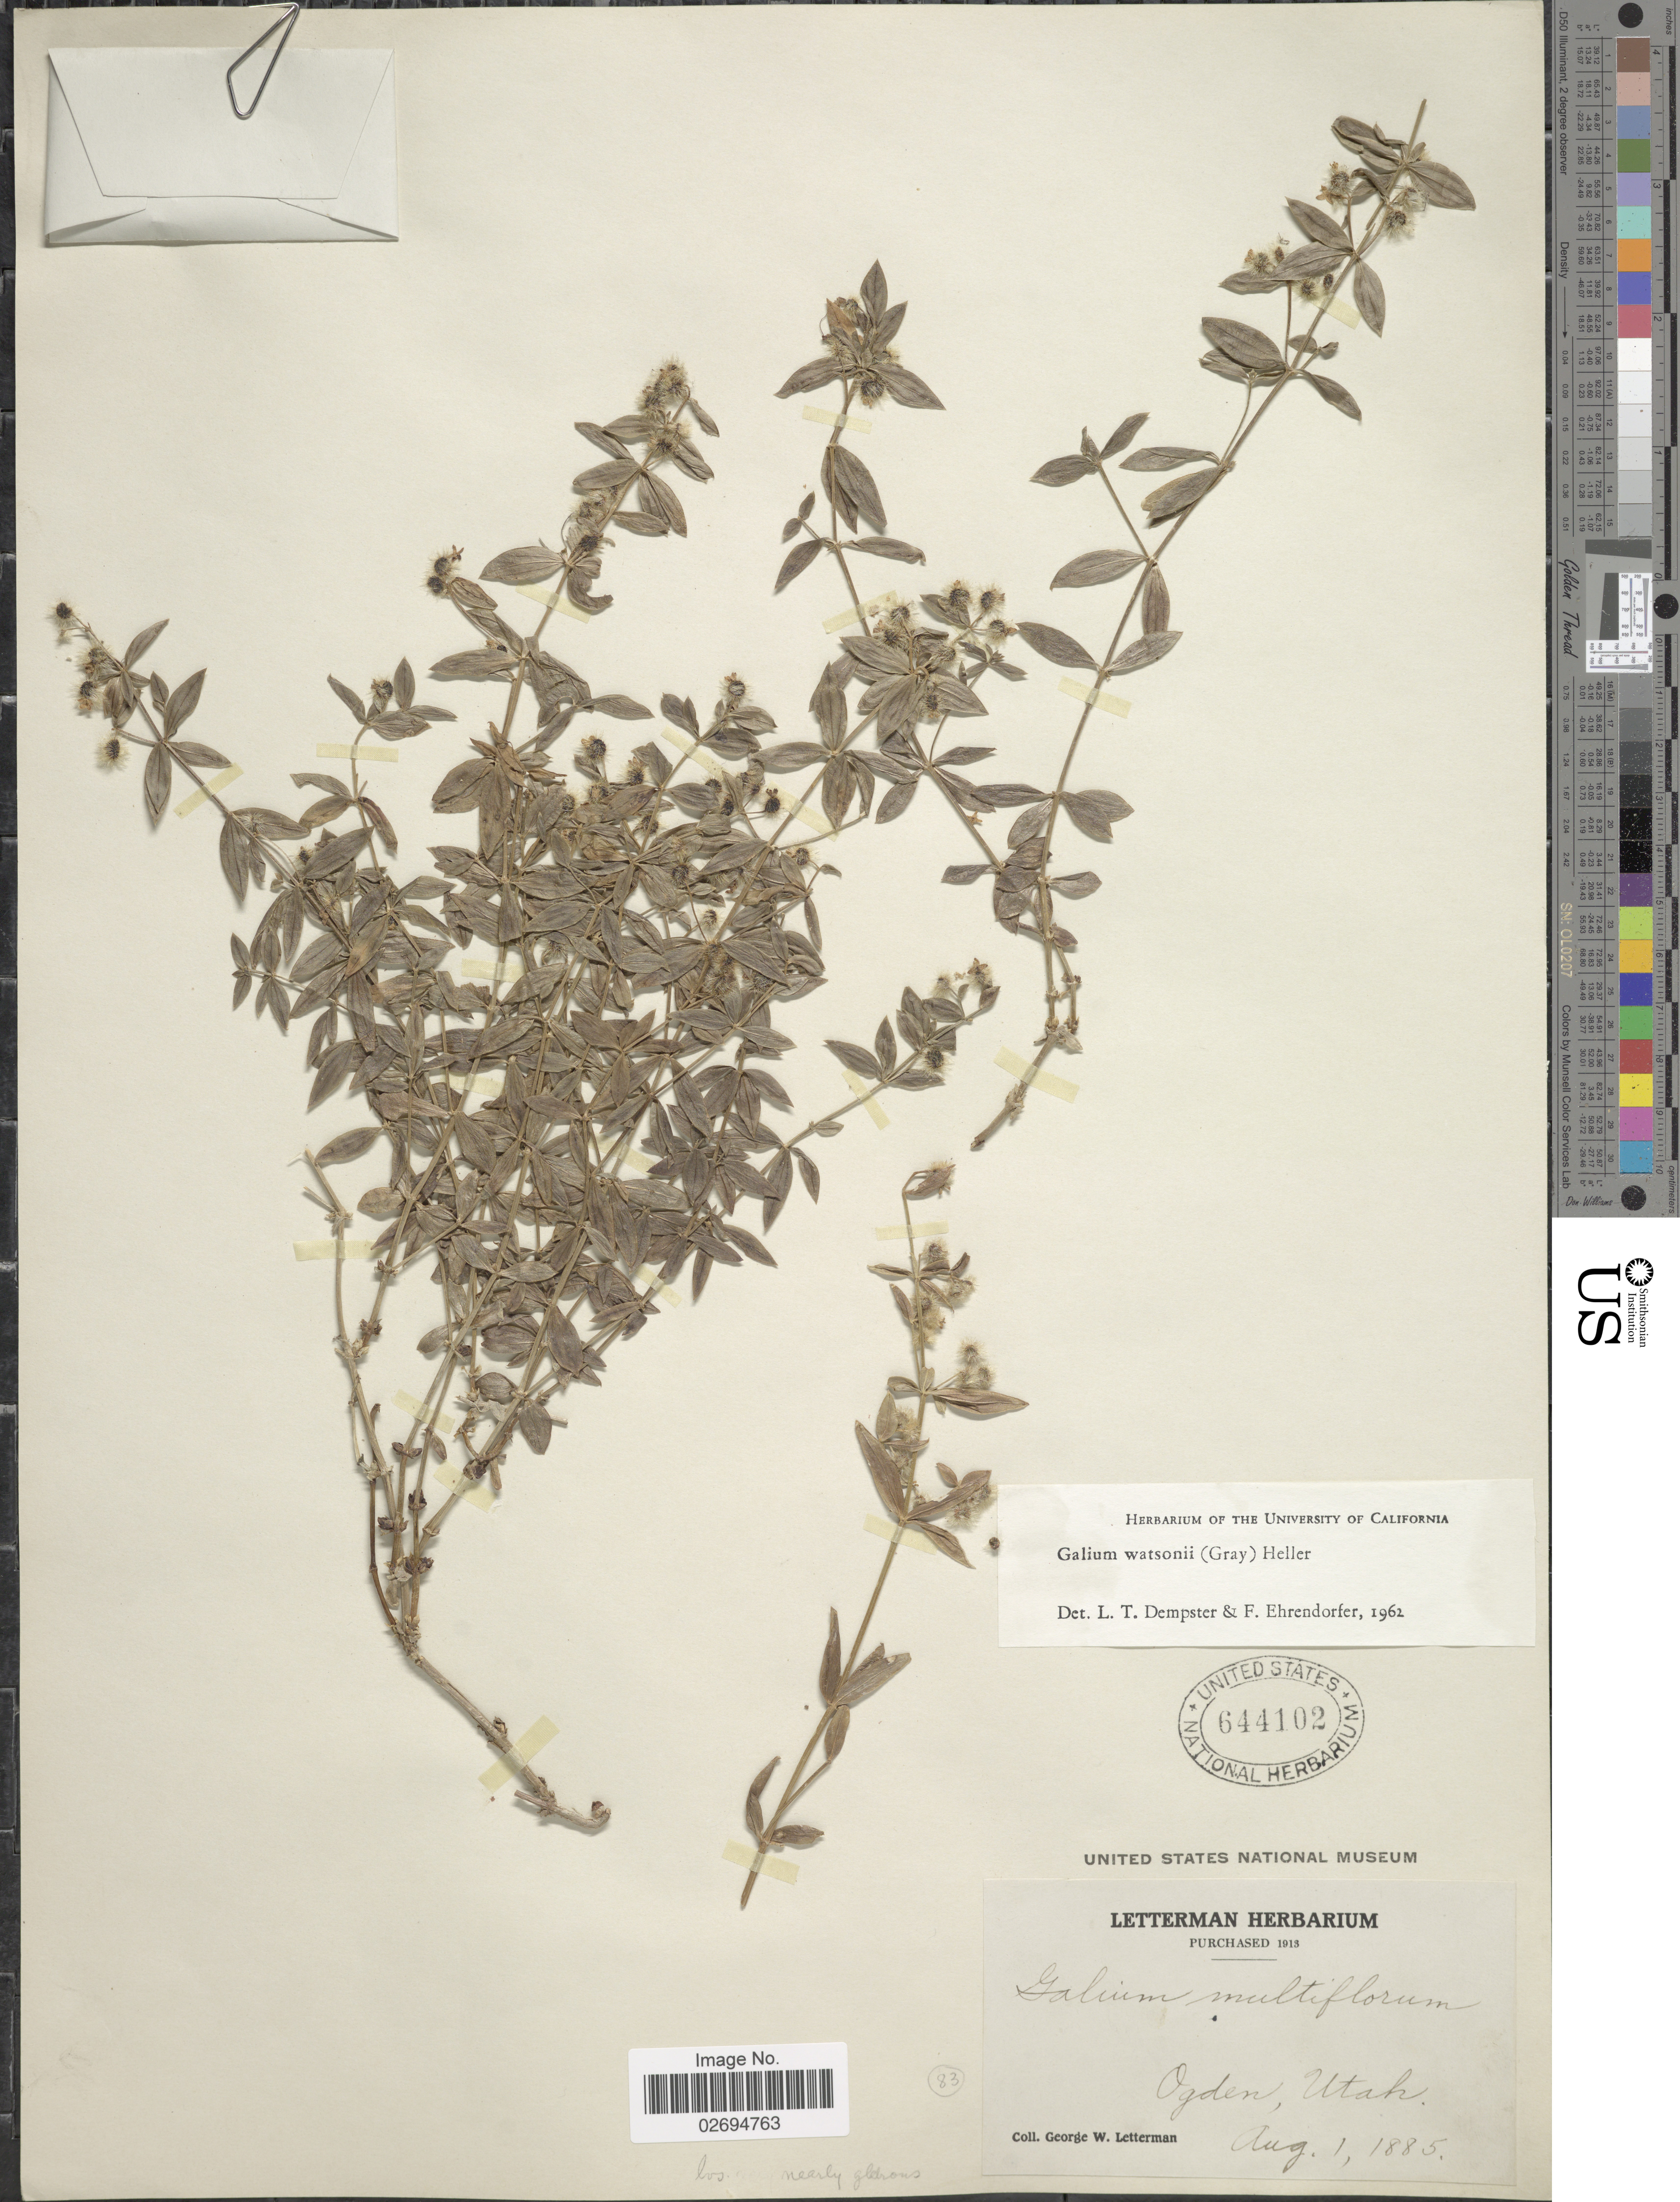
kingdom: Plantae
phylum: Tracheophyta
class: Magnoliopsida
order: Gentianales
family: Rubiaceae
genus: Galium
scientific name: Galium watsonii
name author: (A. Gray) A. Heller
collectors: G. W. Letterman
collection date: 1885-08-01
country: United States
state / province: Utah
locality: Ogden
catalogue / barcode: US 644102